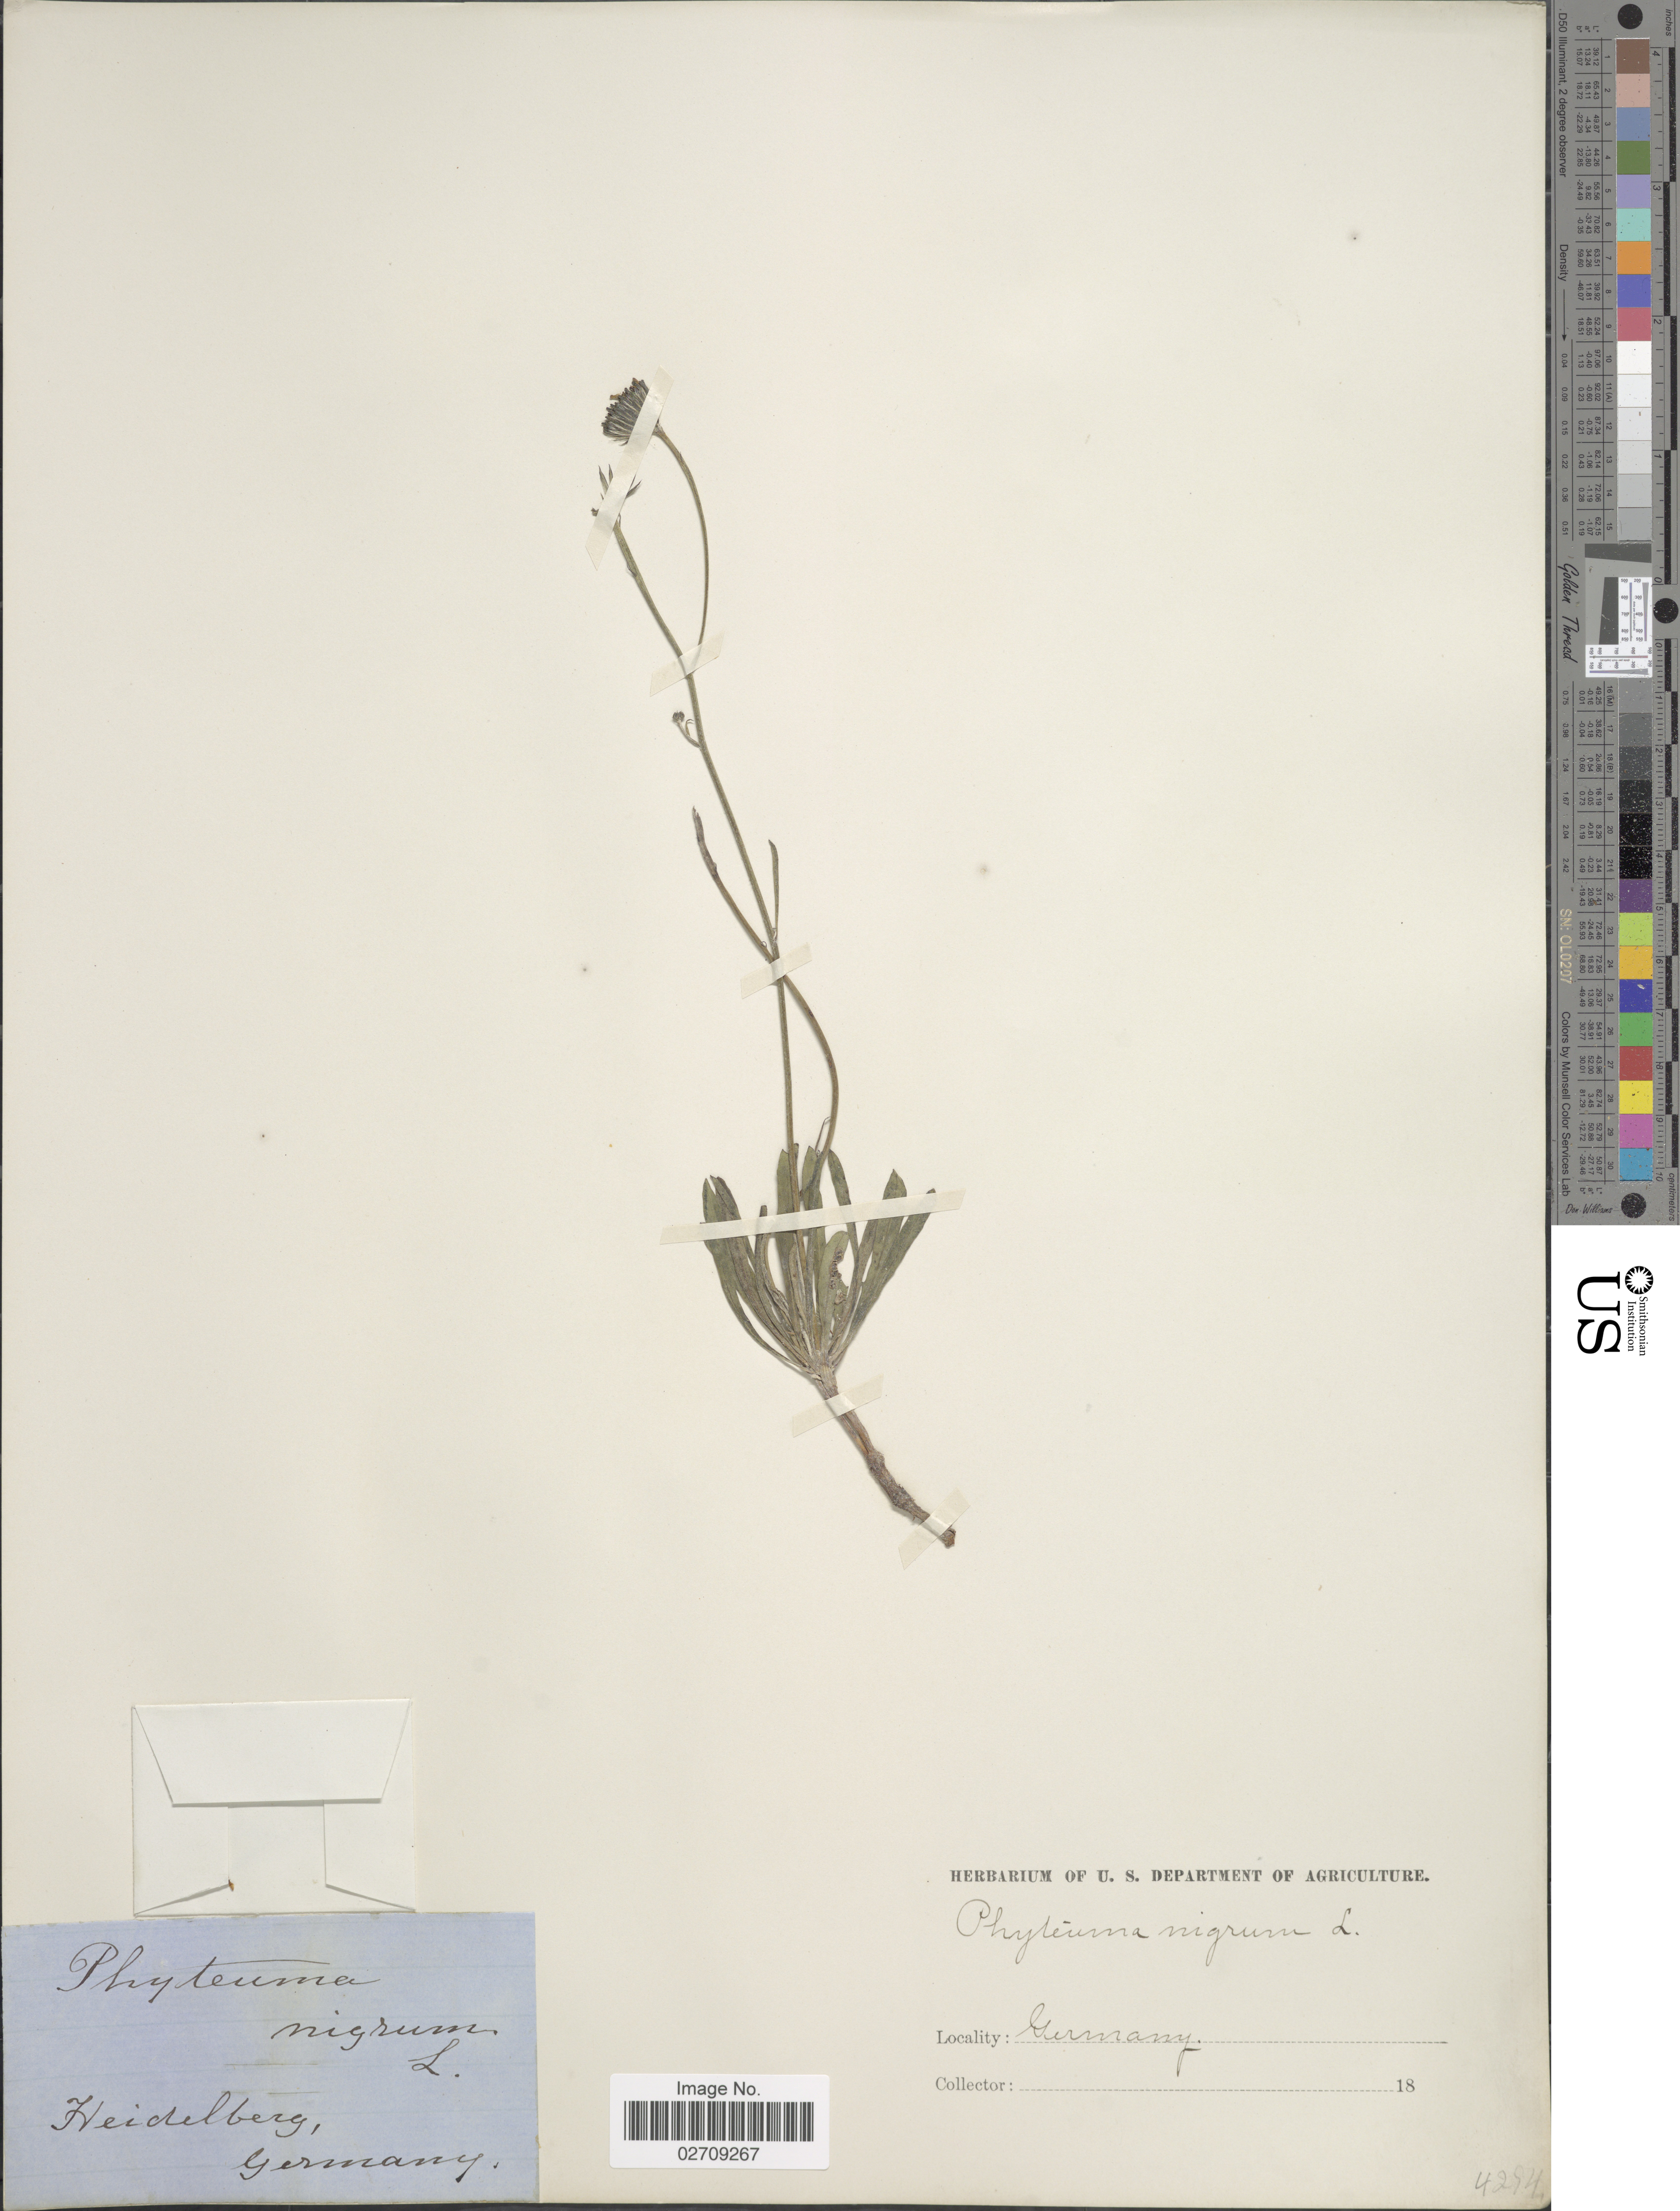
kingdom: Plantae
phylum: Tracheophyta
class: Magnoliopsida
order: Asterales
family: Campanulaceae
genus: Phyteuma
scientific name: Phyteuma nigrum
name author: F.W. Schmidt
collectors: Facchini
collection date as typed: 18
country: Germany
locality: Heidelberg